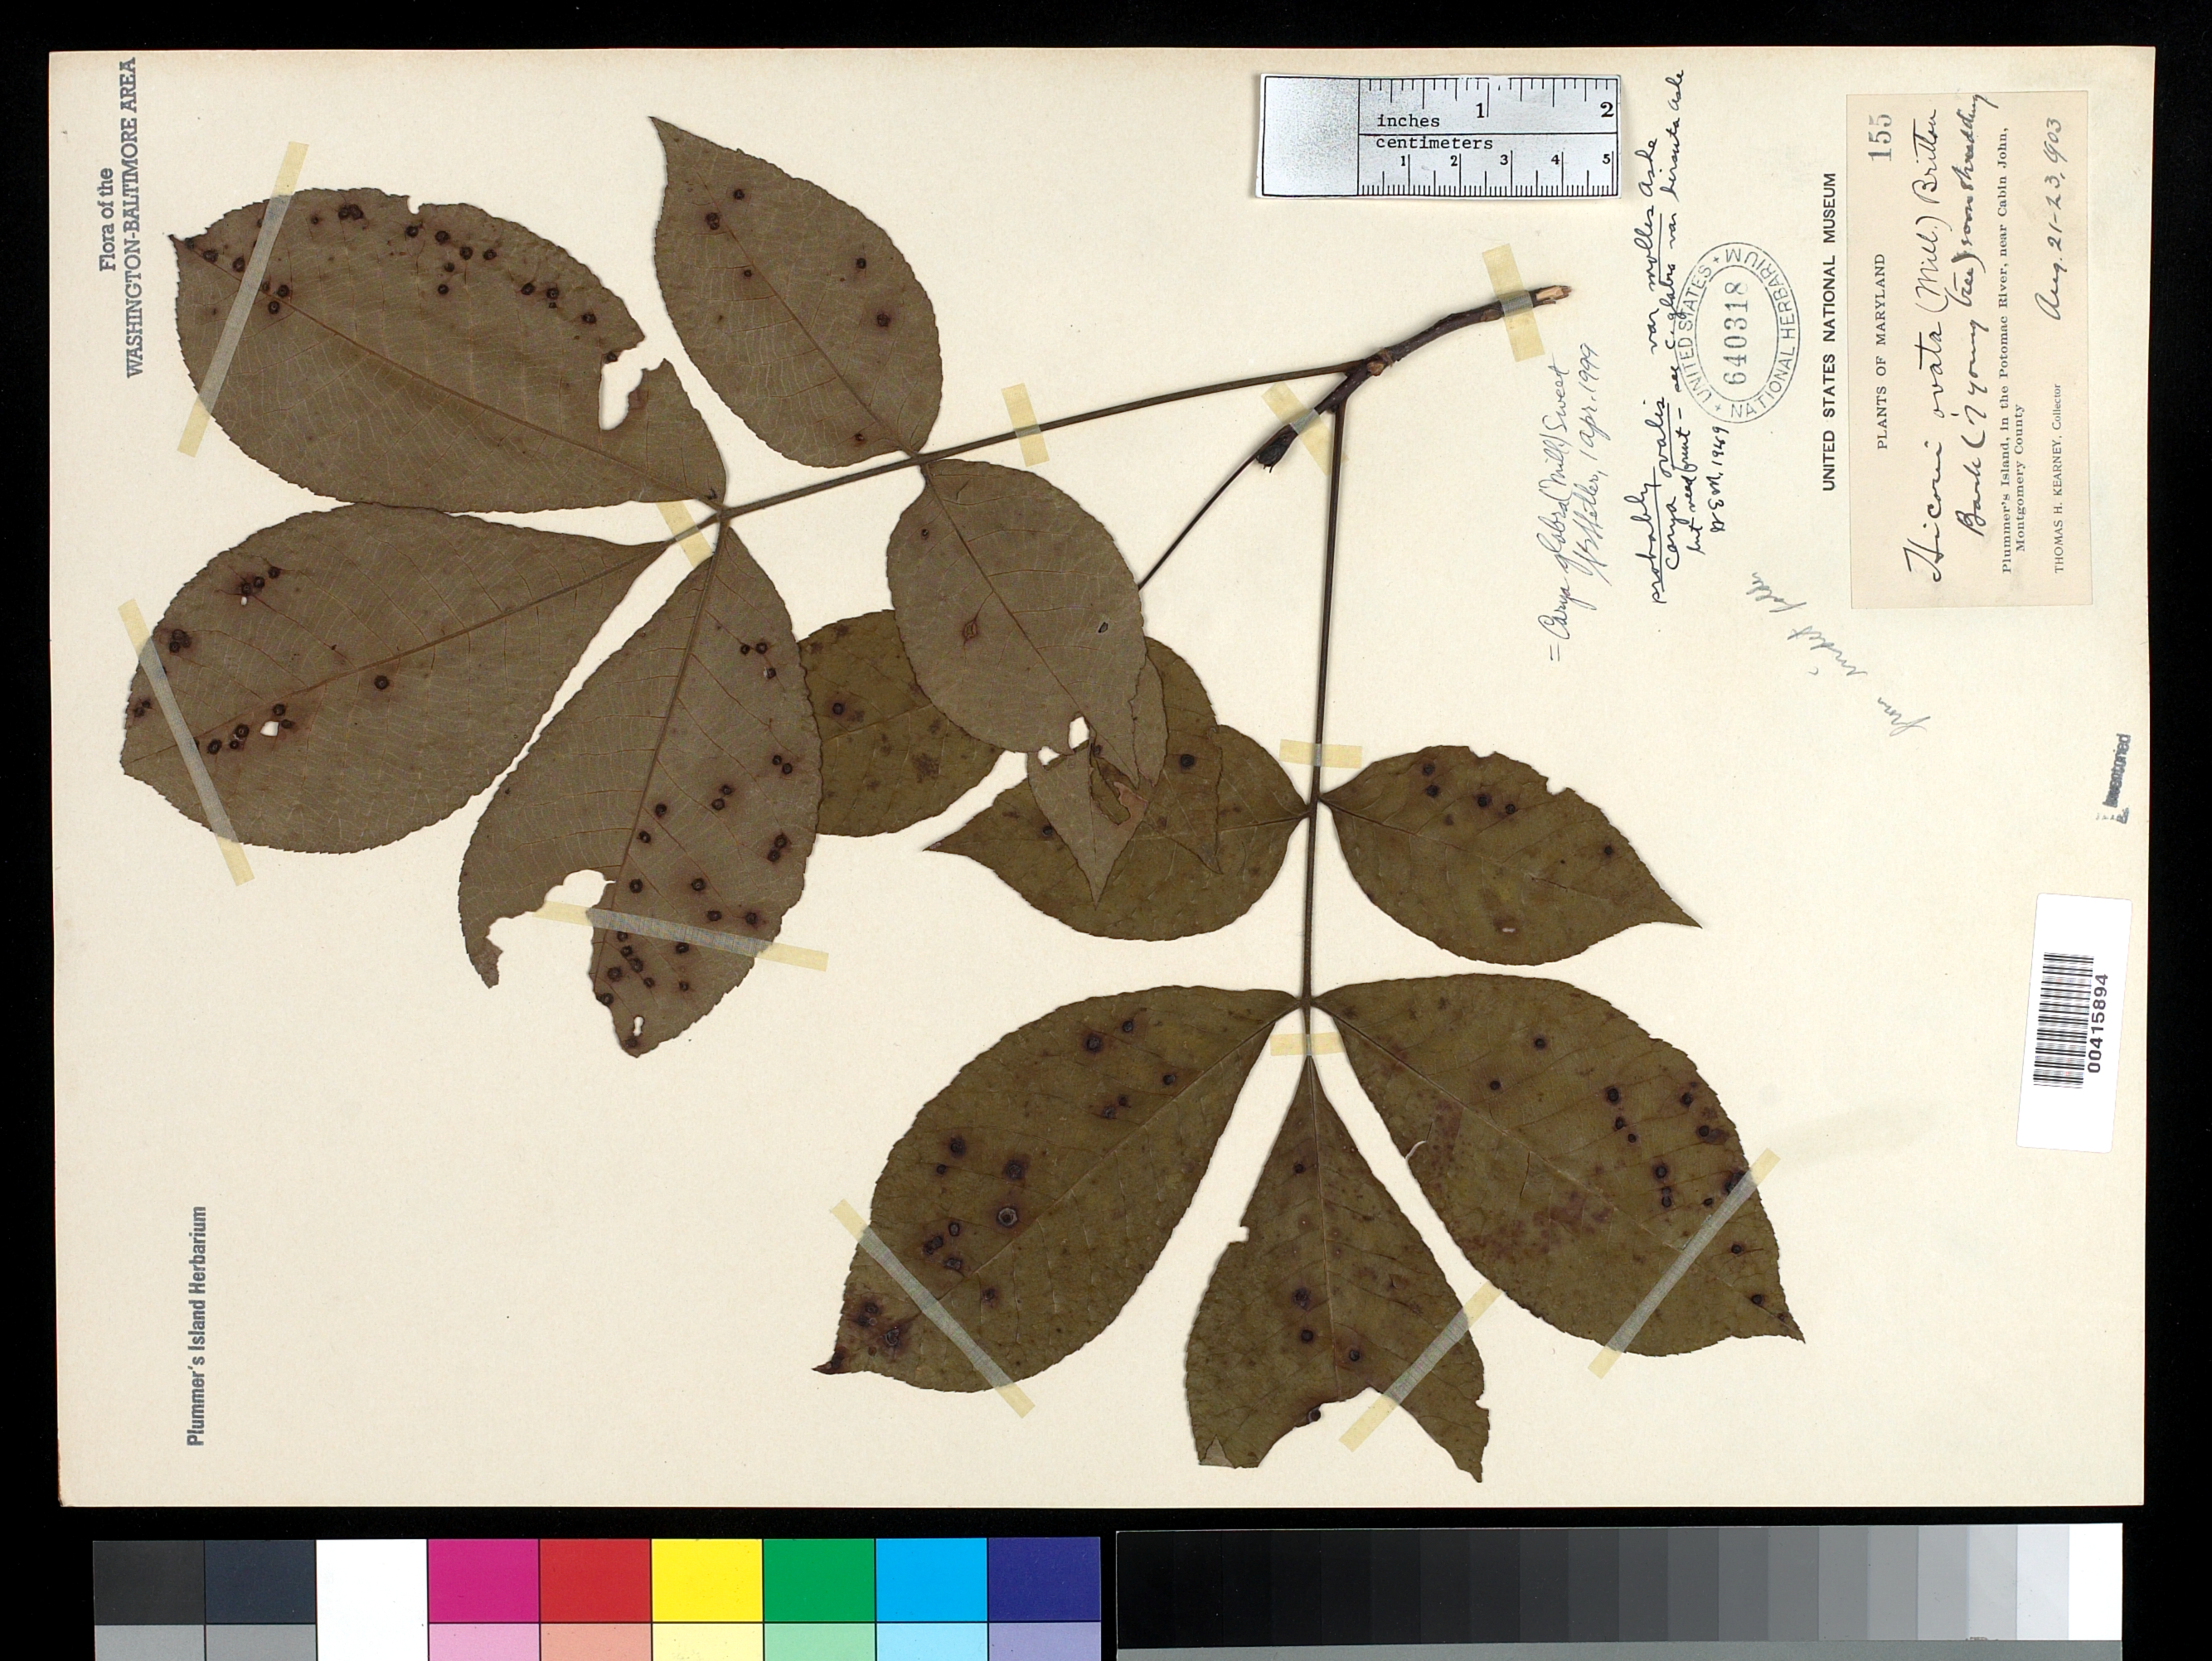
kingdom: Plantae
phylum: Tracheophyta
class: Magnoliopsida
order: Fagales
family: Juglandaceae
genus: Carya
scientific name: Carya glabra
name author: (Mill.) Sweet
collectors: T. H. Kearney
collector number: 155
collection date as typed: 21 Aug 1903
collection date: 1903-08-21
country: United States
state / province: Maryland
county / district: Montgomery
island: Plummers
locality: Plummer's Island Plummers Island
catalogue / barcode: US 640318